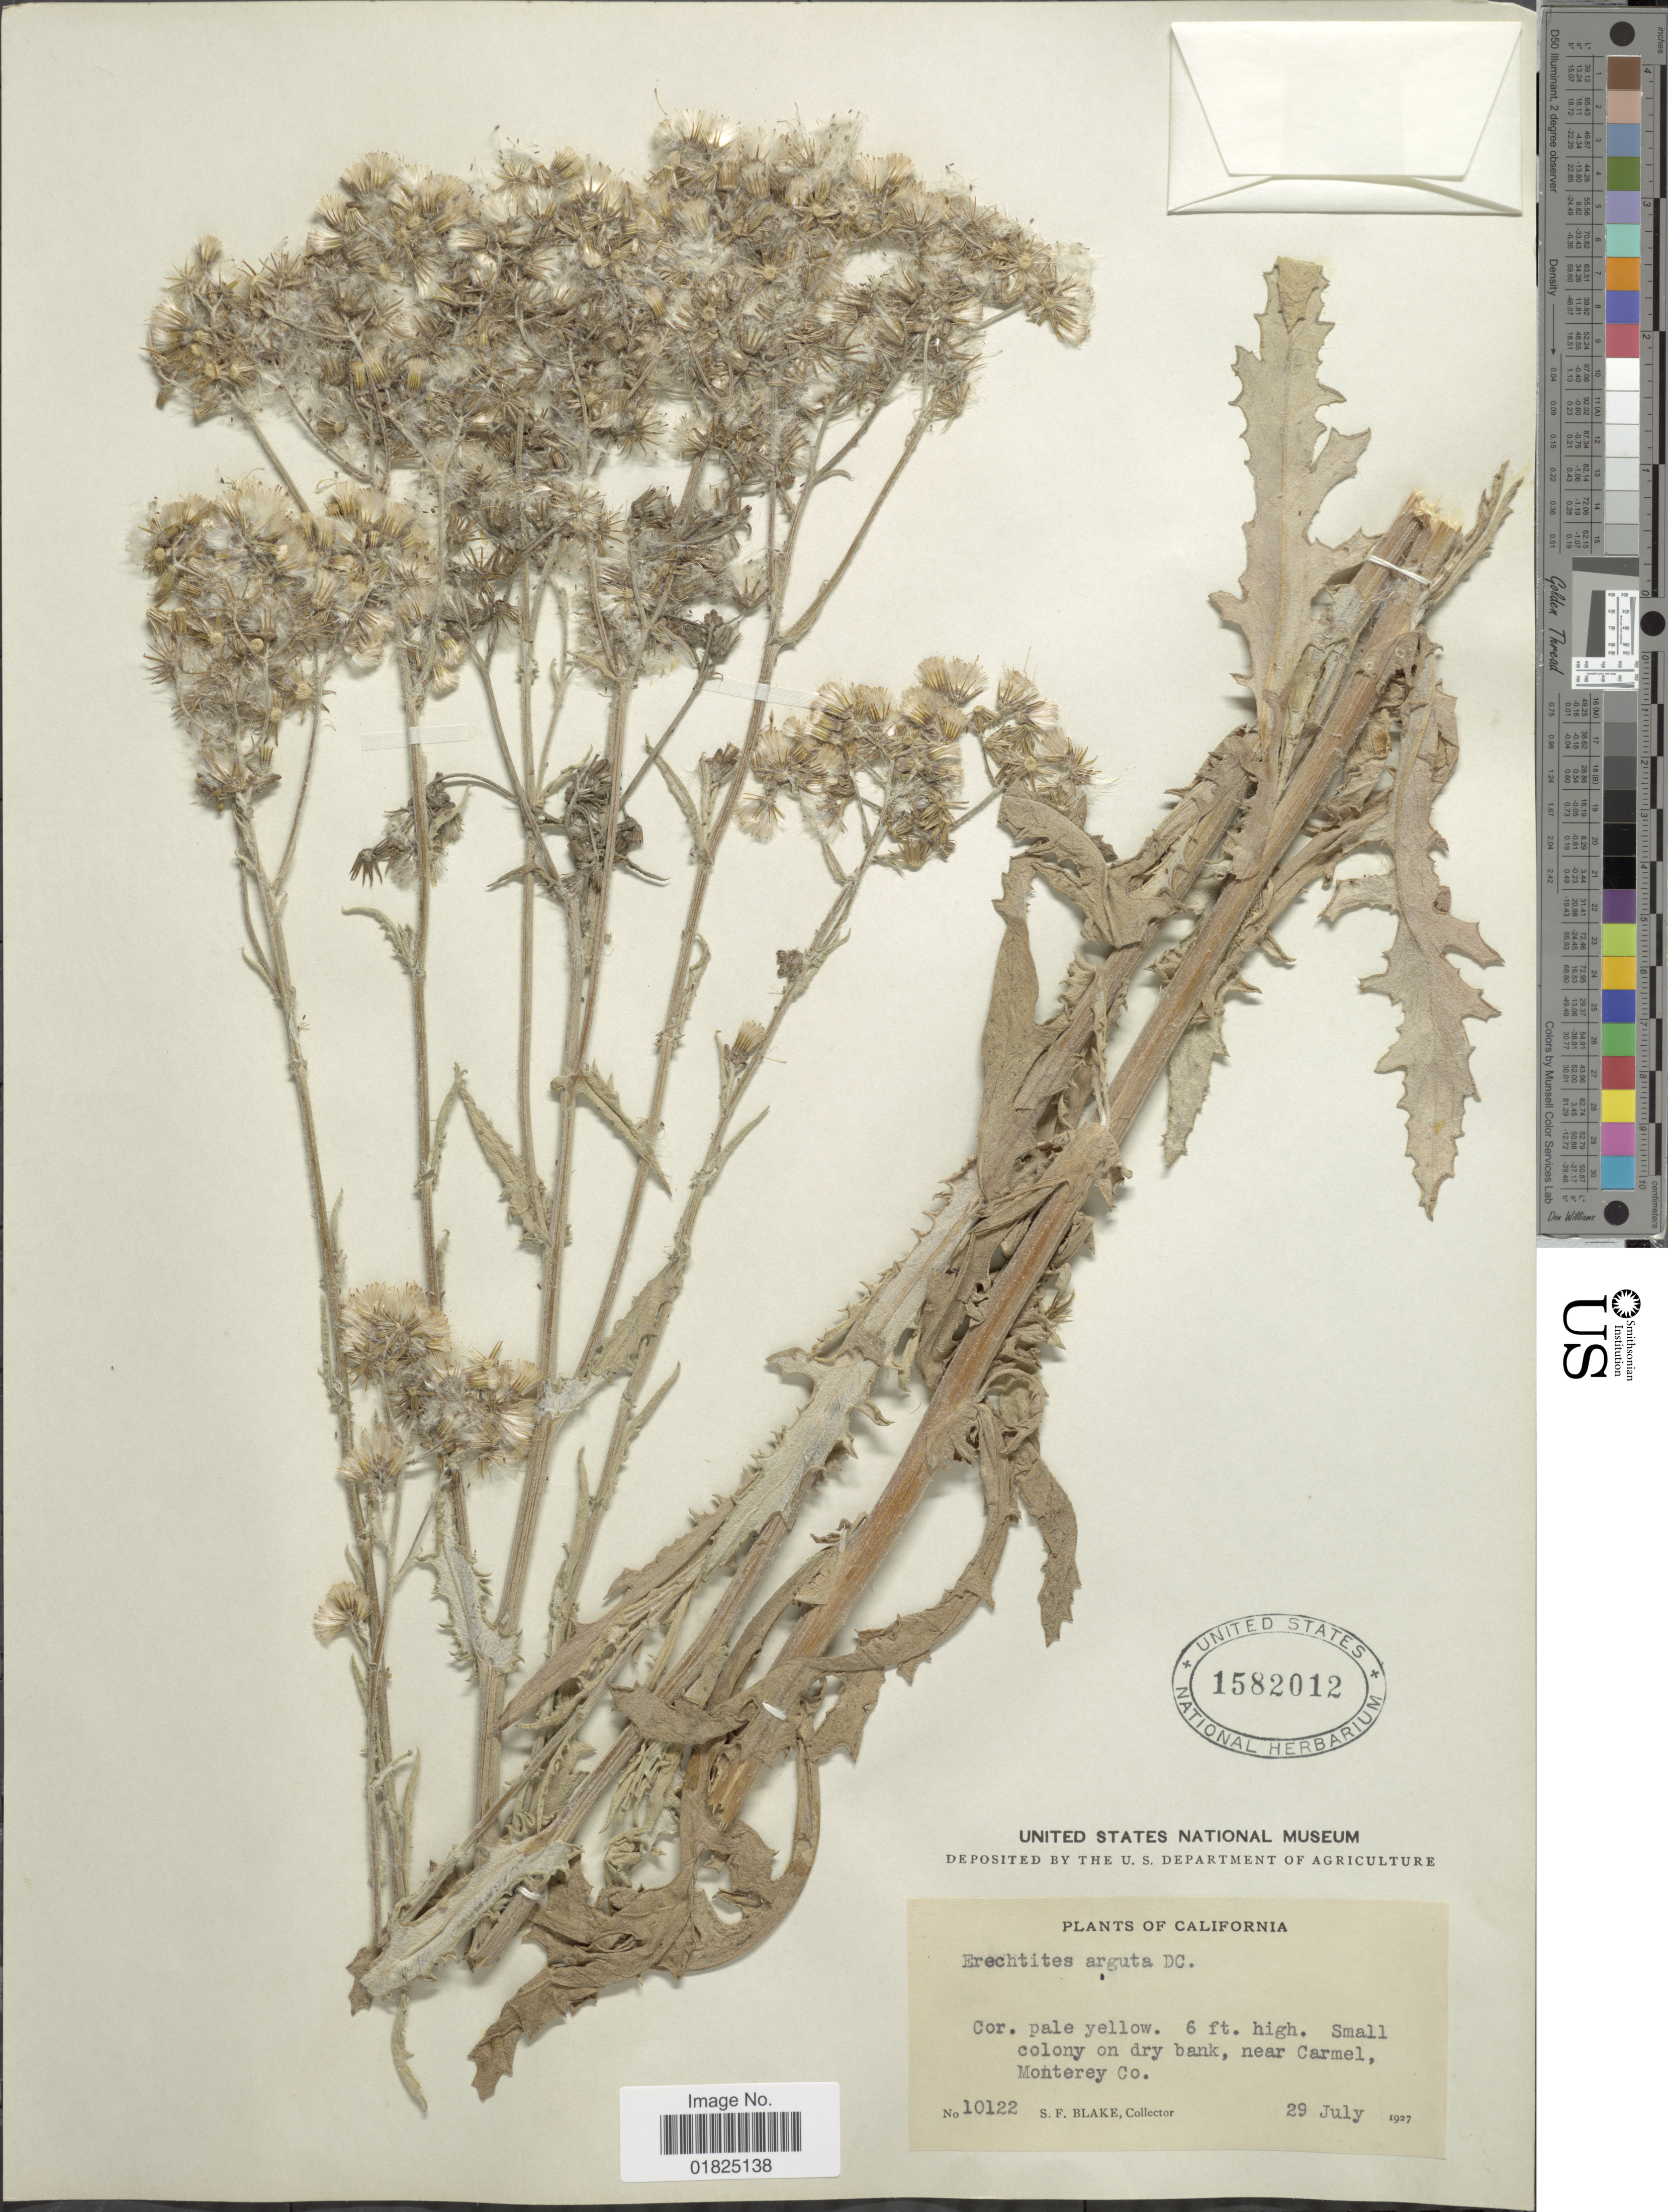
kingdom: Plantae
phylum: Tracheophyta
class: Magnoliopsida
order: Asterales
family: Asteraceae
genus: Erechtites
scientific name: Erechtites argutus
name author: (A. Rich.) DC.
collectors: S. Blake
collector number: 10122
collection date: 1927-07-29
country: United States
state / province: California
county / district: Monterey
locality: Small colony on dry bank, near Carmel, Monterey Co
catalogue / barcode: US 1582012